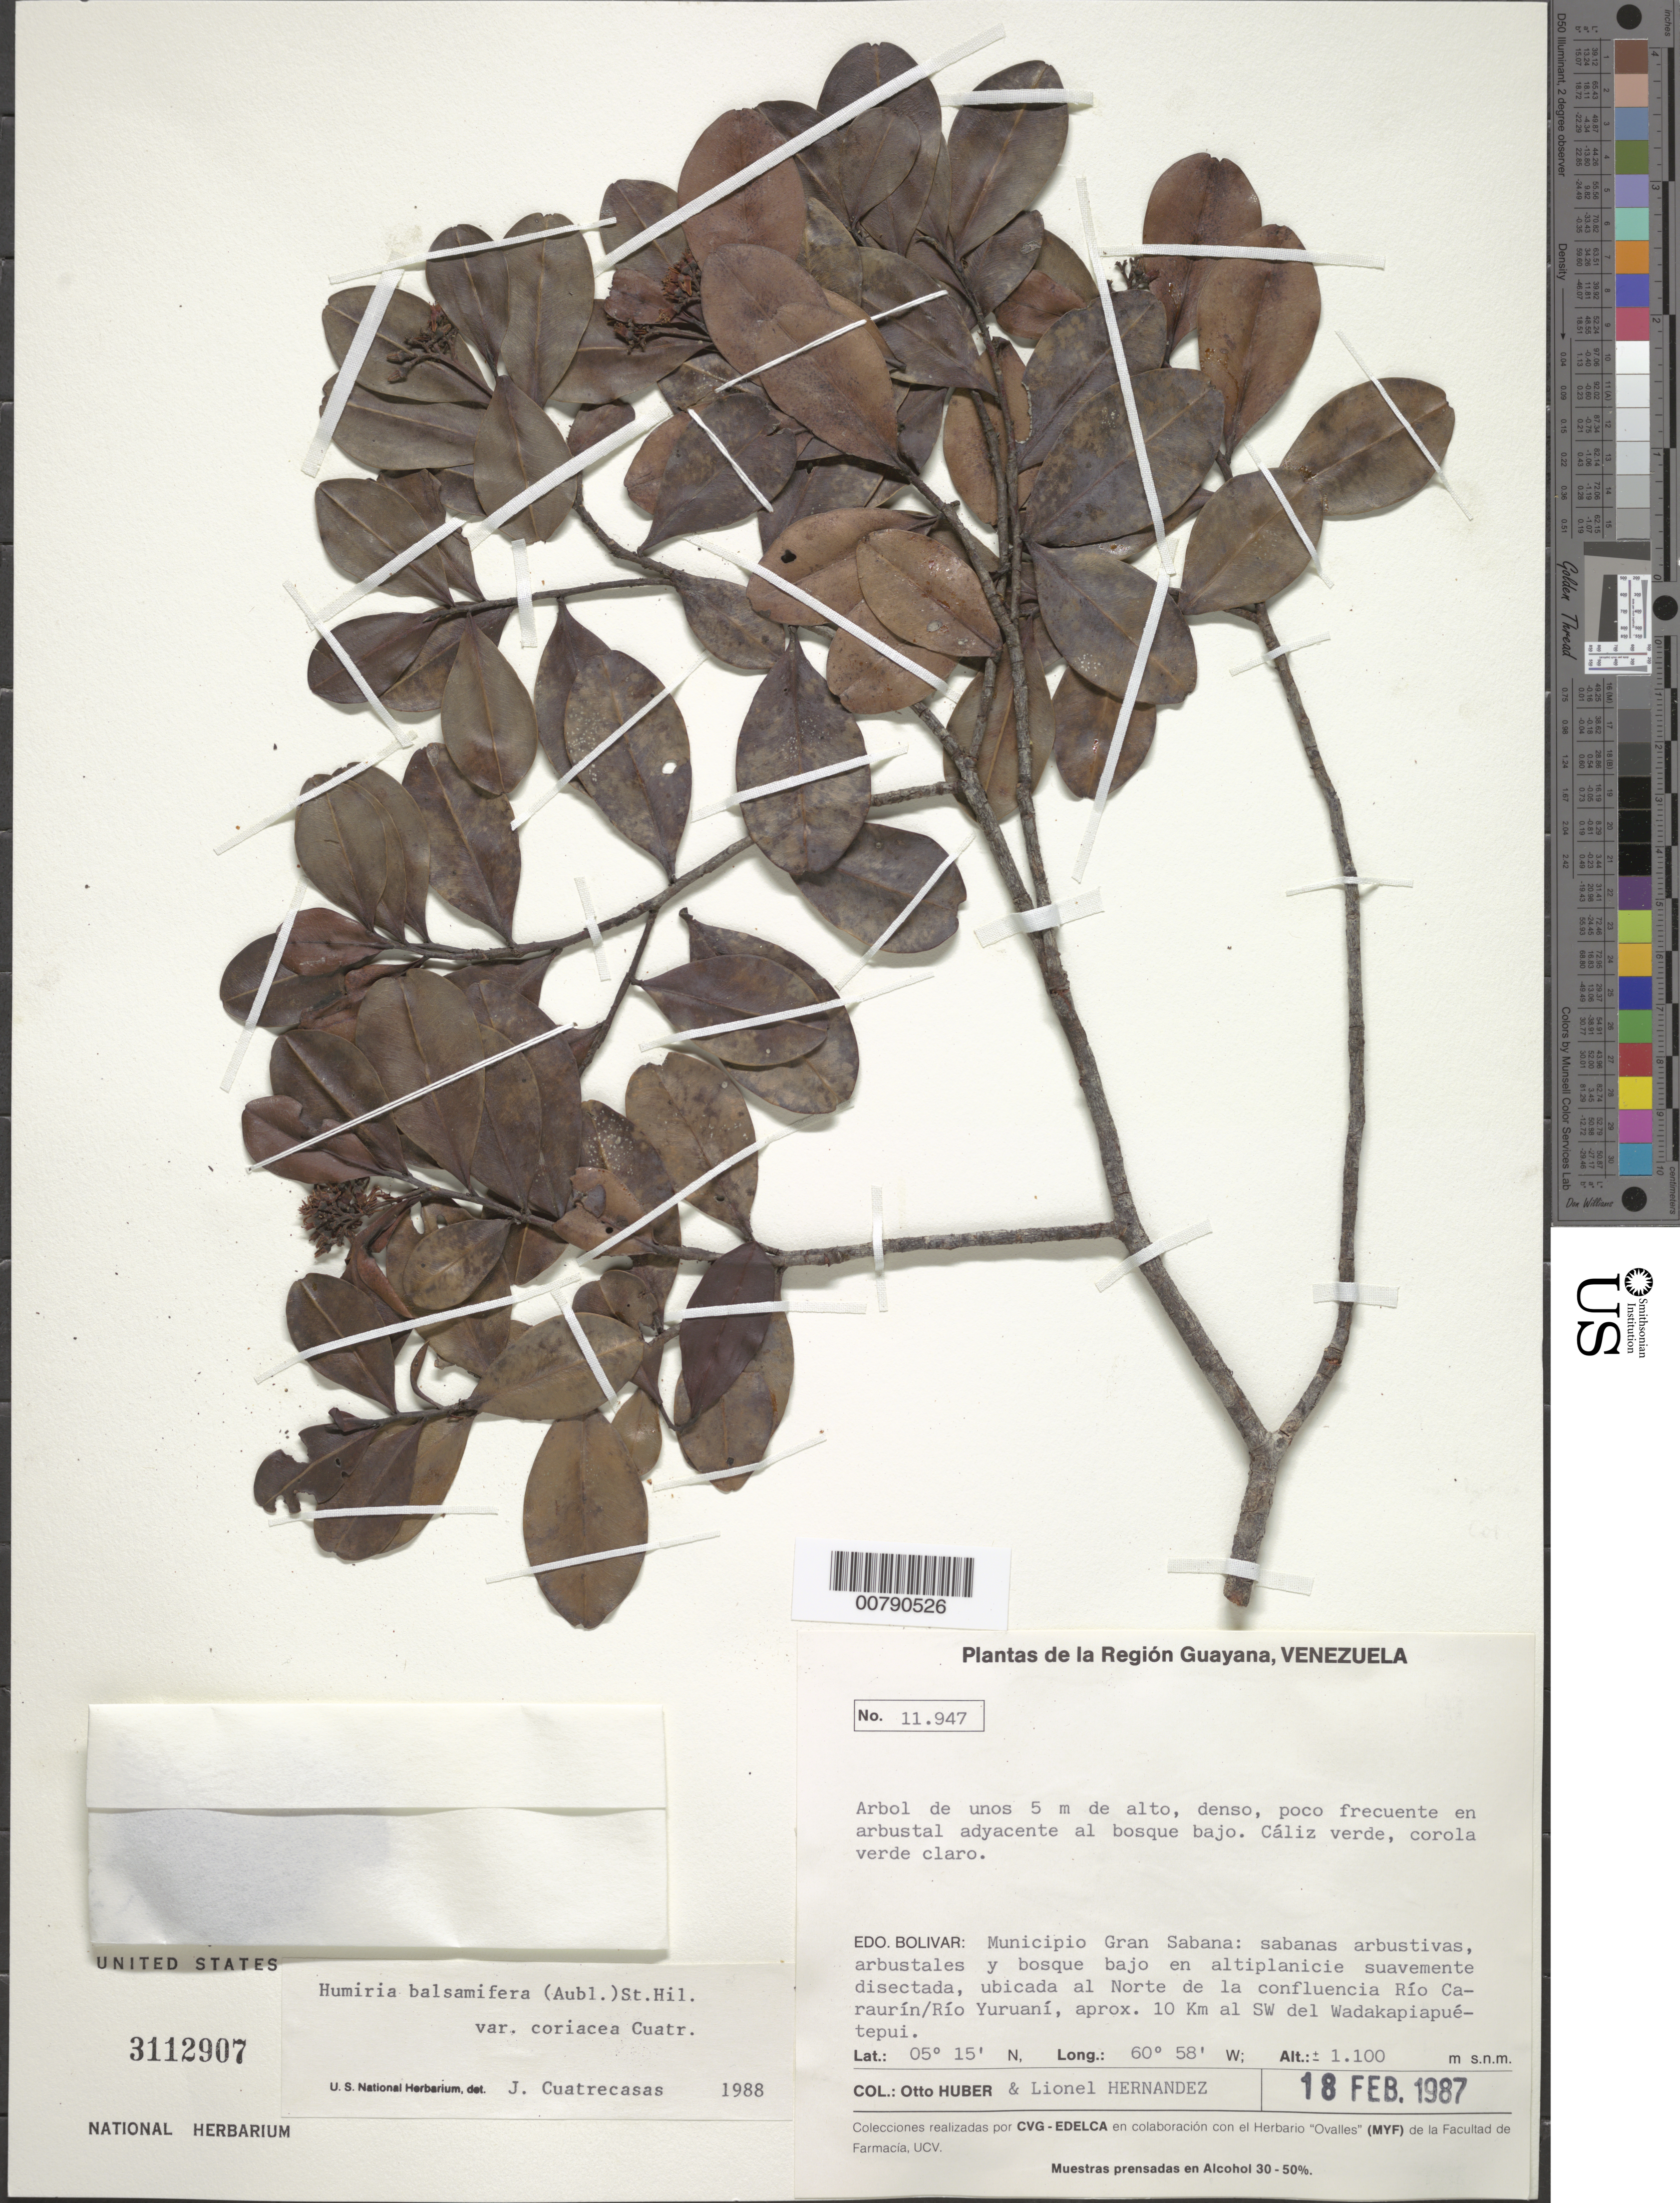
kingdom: Plantae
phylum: Tracheophyta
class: Magnoliopsida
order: Malpighiales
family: Humiriaceae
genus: Humiria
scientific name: Humiria balsamifera var. coriacea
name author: Cuatrec.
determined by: Cuatrecasas, J.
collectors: O. Huber & L. Hernández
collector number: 11947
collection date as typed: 18-Feb-87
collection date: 1987-02-18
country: Venezuela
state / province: Bolívar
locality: Mun. Gran Sabana, N de la confluencia Río Caruarín/Río Yuruaní, approx. 10 km SW Wadakapiapué-tepuí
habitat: Arbustal adyacente al bosque bajo, en arbustal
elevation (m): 1100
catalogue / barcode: US 3112907